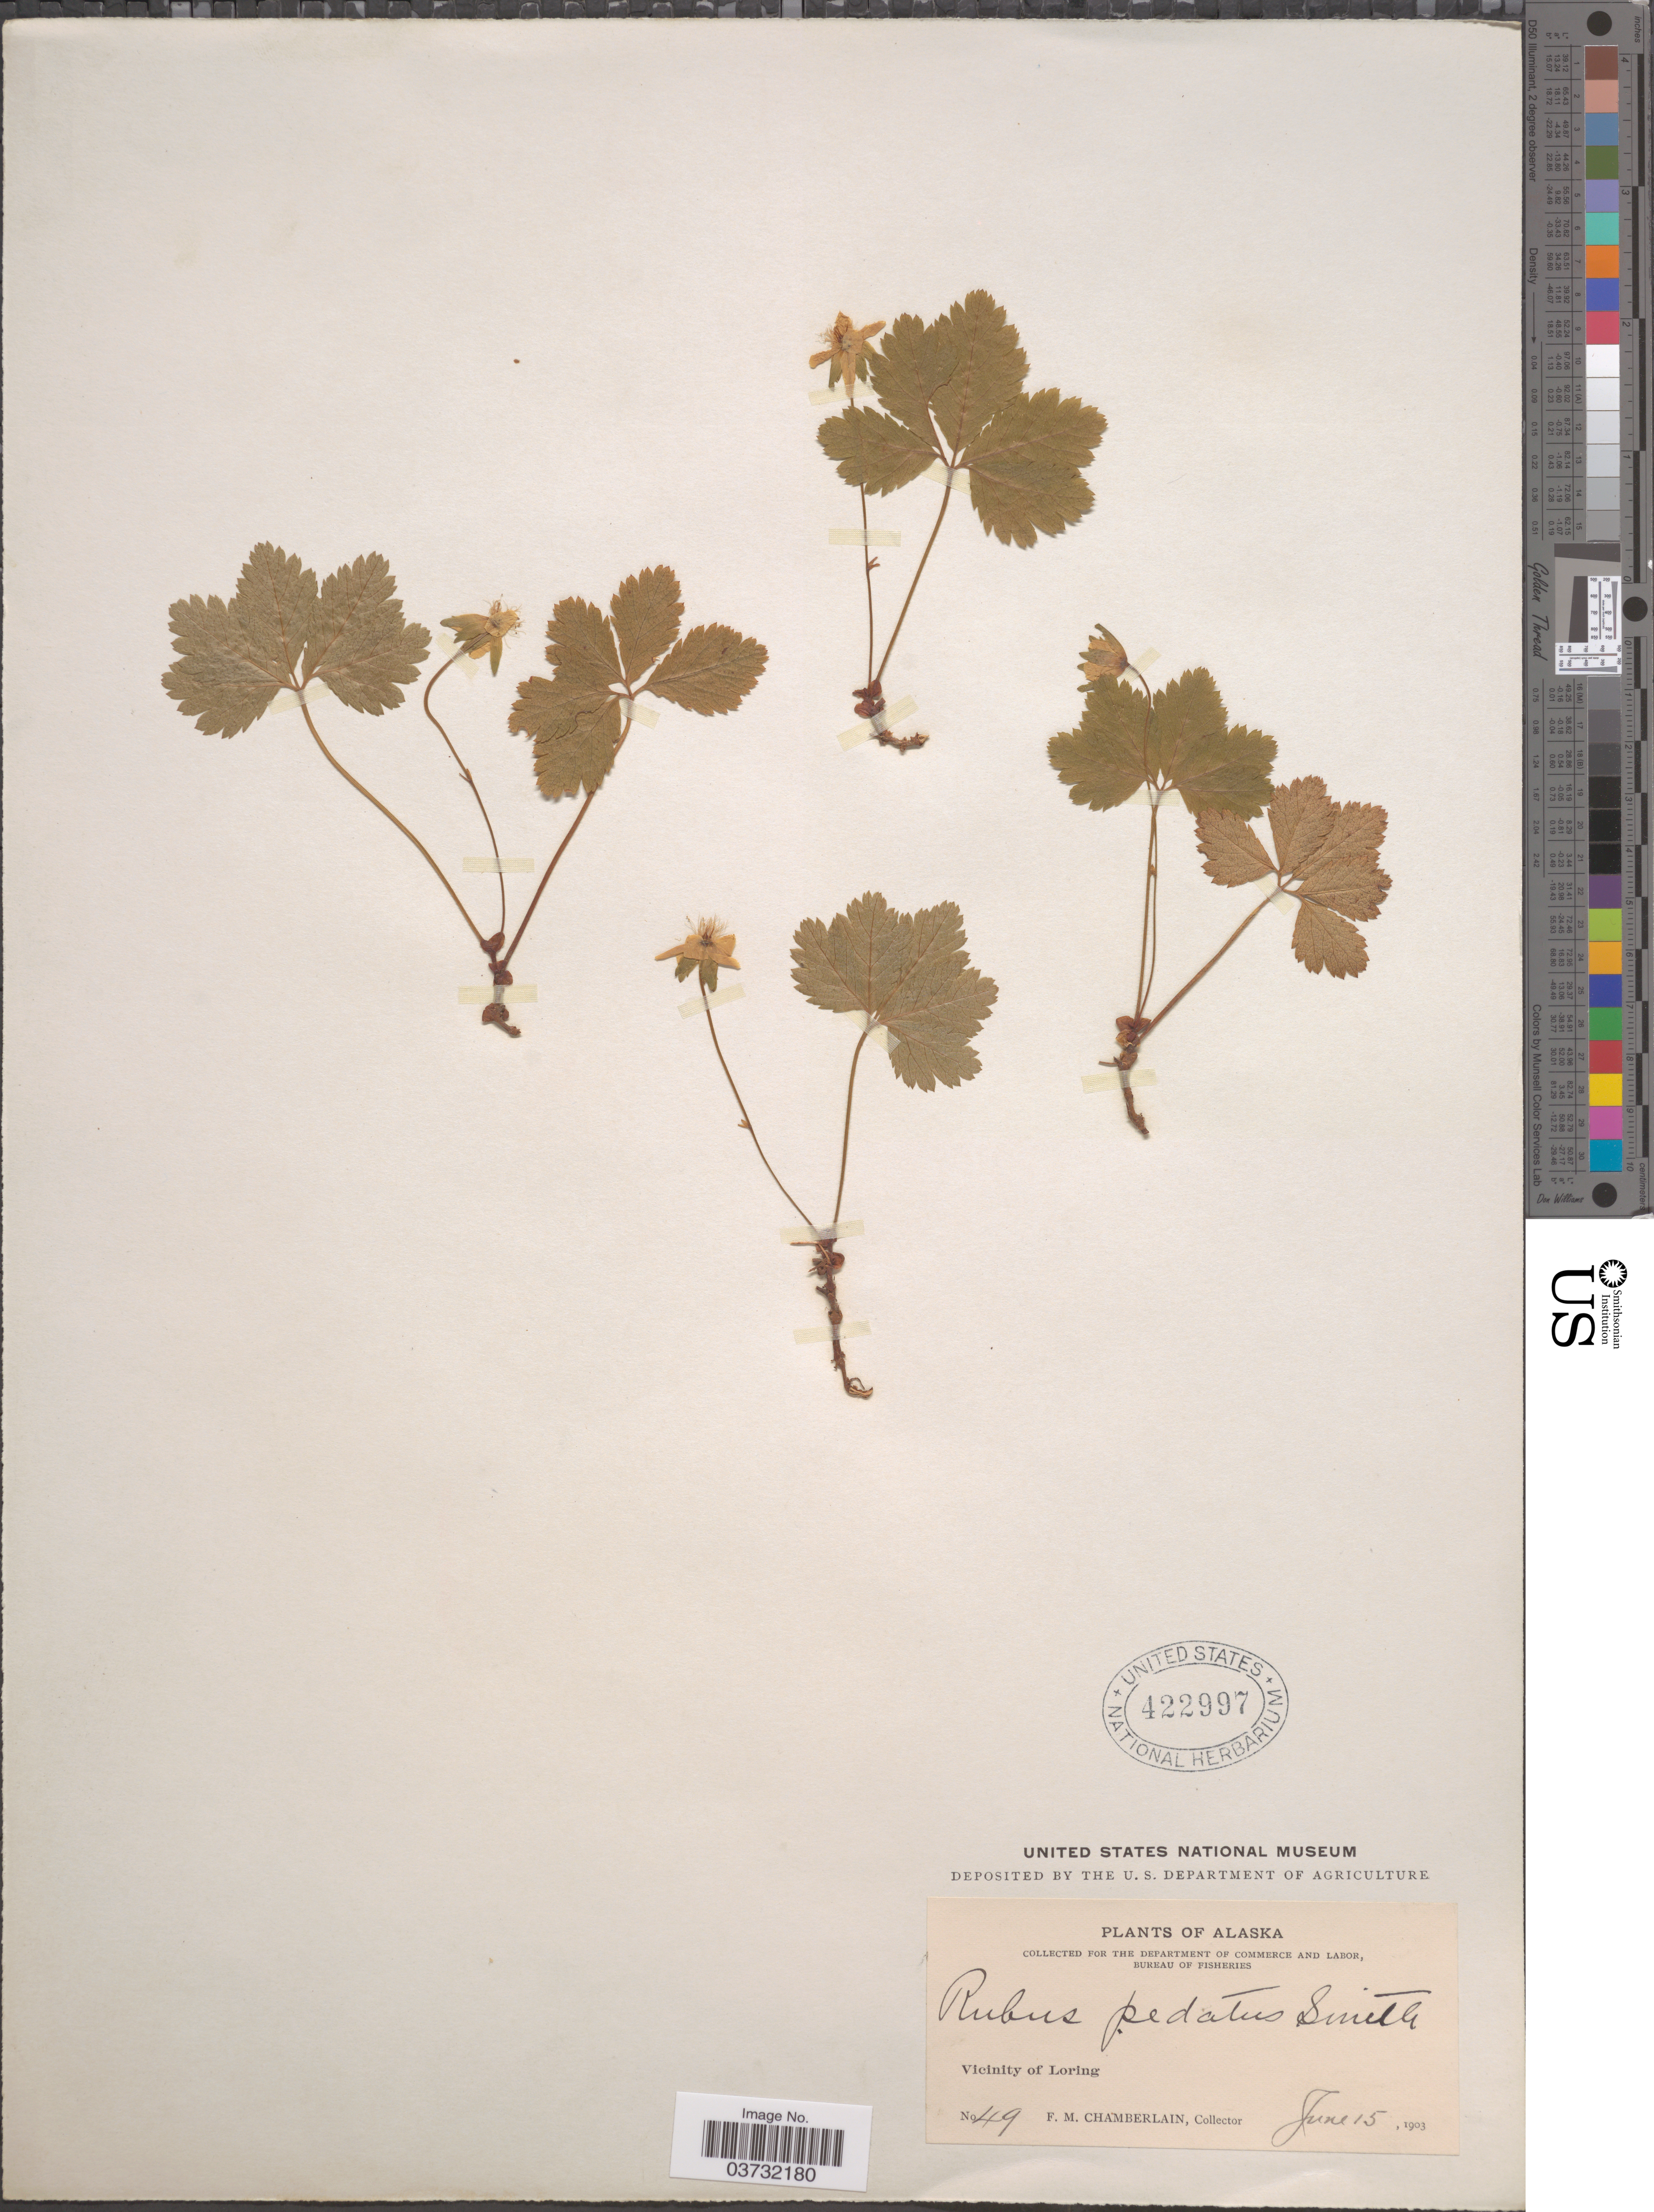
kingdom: Plantae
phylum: Tracheophyta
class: Magnoliopsida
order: Rosales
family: Rosaceae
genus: Rubus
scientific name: Rubus pedatus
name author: Sm.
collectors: F. Chamberlain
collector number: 49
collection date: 1903-06-15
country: United States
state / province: Alaska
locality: Vicinity of Loring.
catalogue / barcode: US 422997